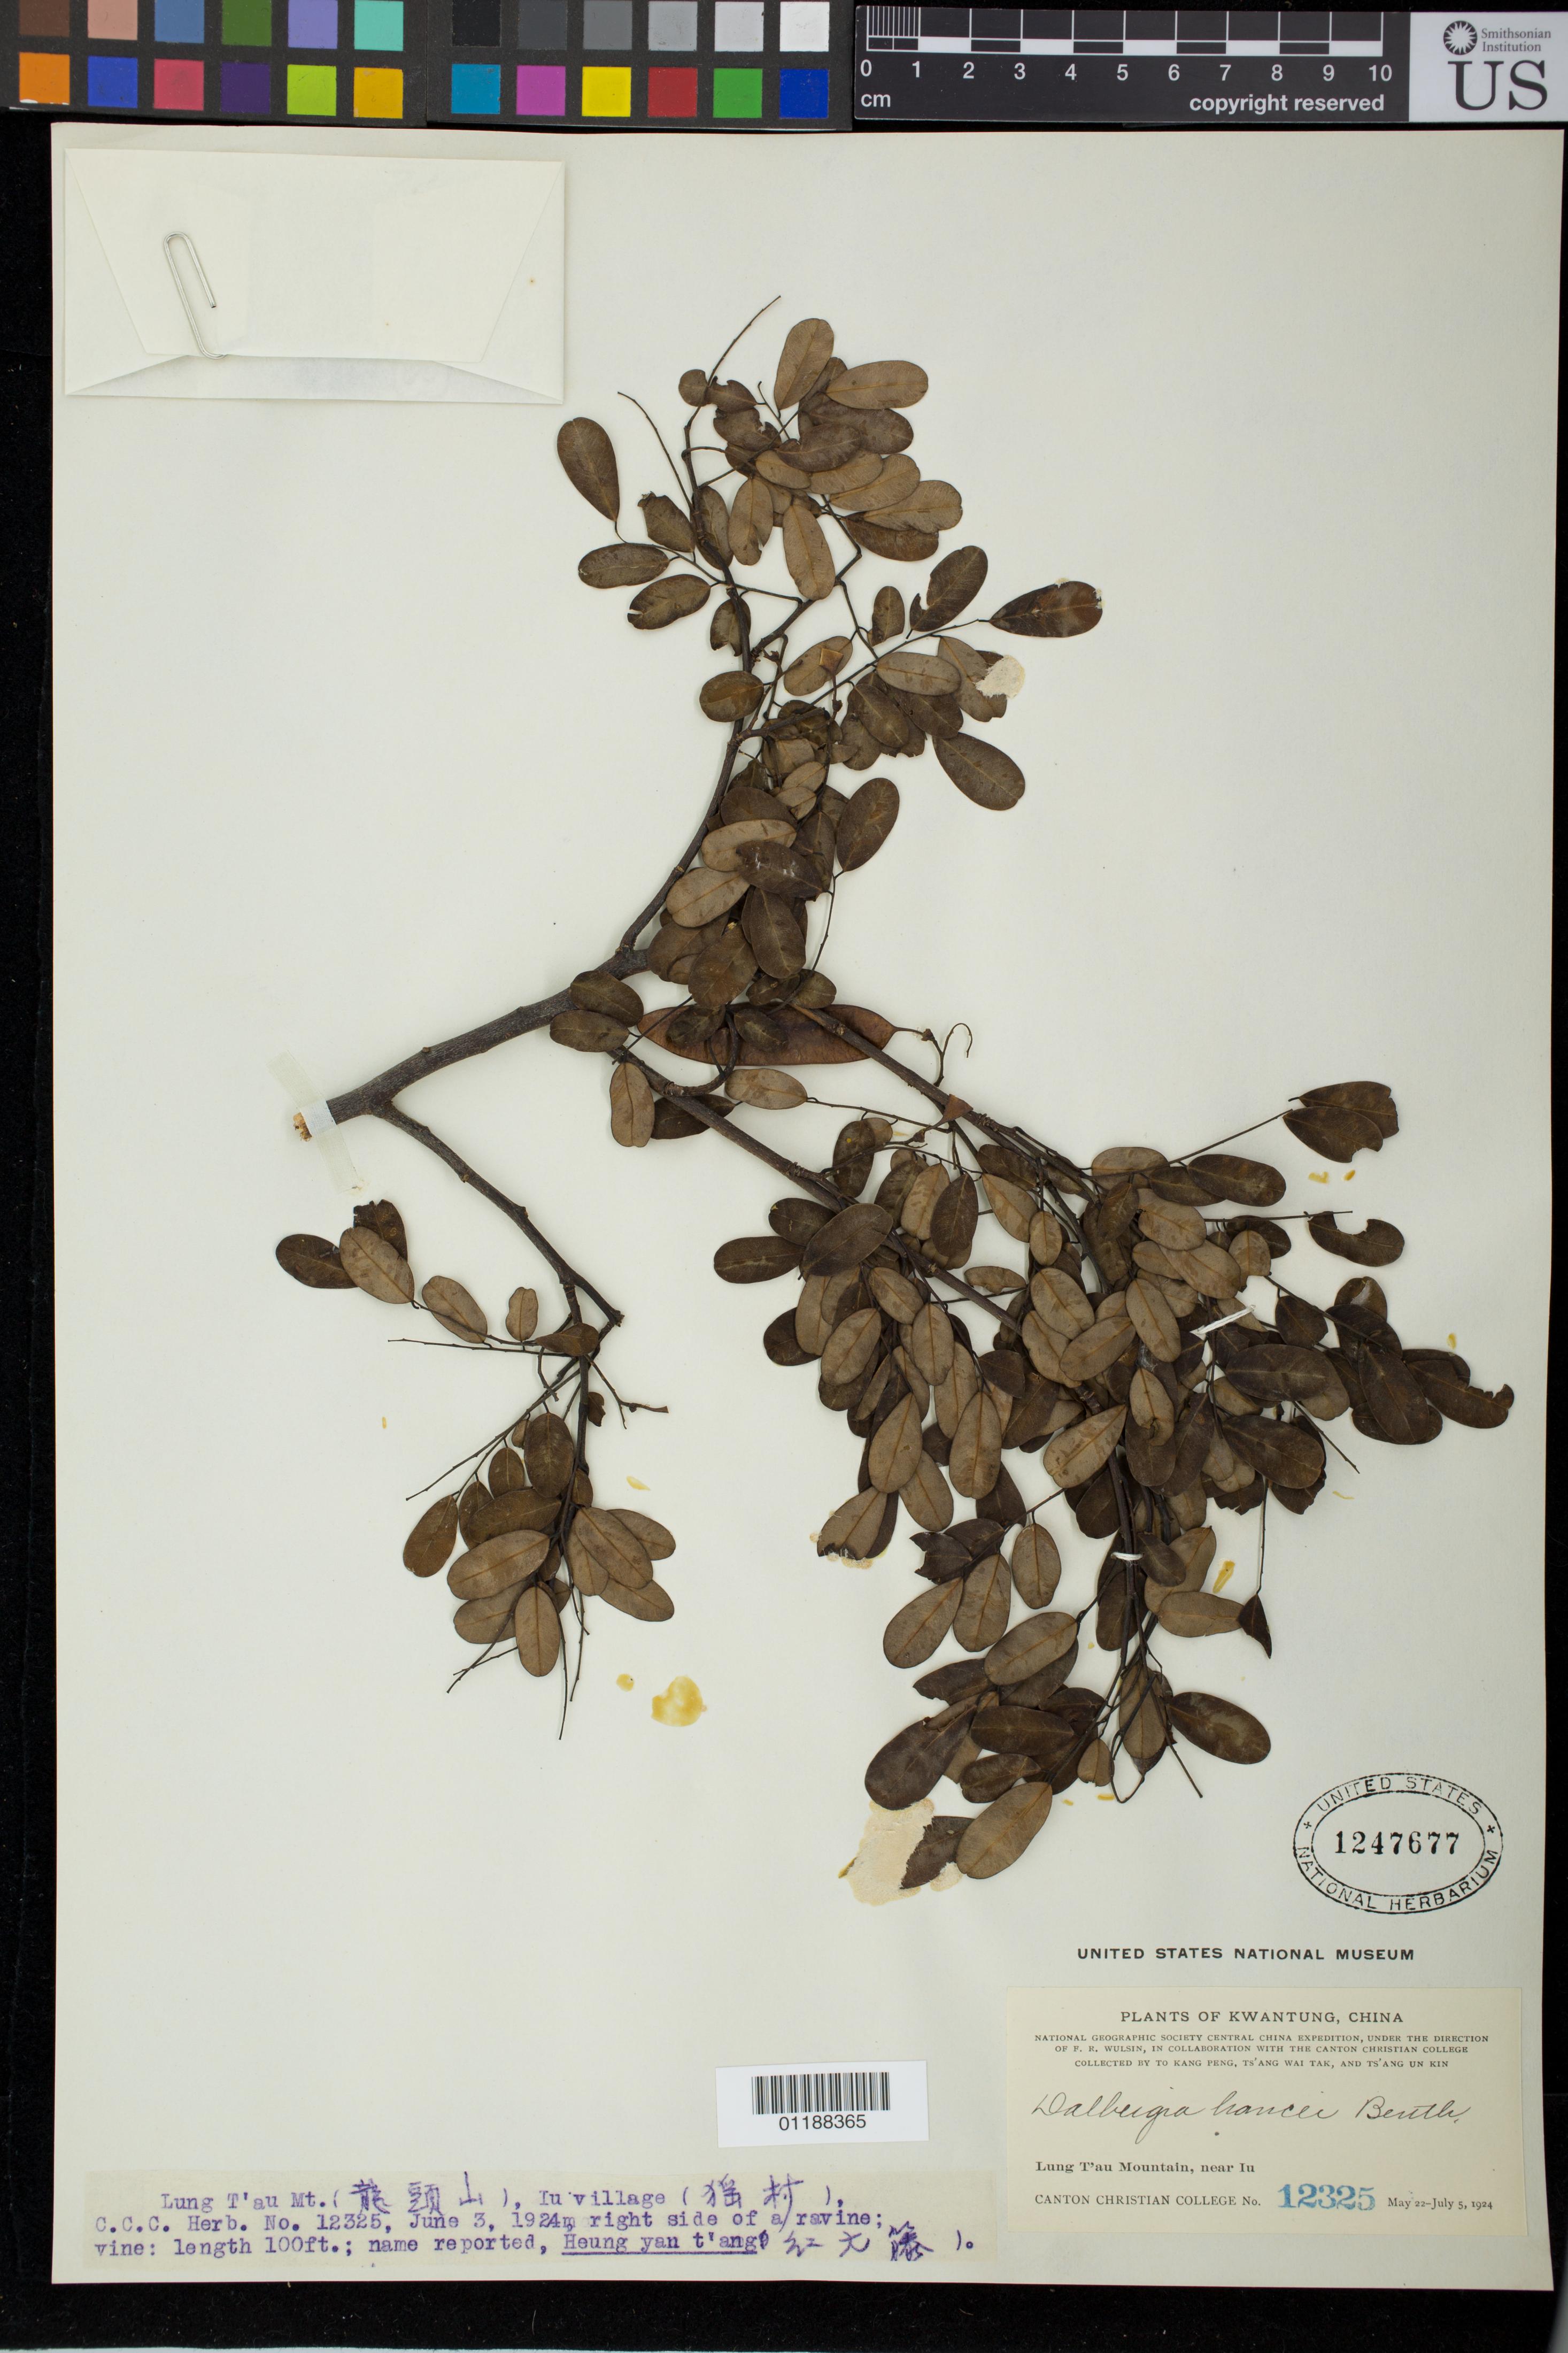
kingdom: Plantae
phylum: Tracheophyta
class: Magnoliopsida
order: Fabales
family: Fabaceae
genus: Dalbergia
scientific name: Dalbergia hancei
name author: Benth.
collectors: K. Peng, T. Tak & T. Kin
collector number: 12325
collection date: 1924-06-03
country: China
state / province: Guangdong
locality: Lung T'au Mt. Iu Village. Right side of a ravine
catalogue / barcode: US 1247677